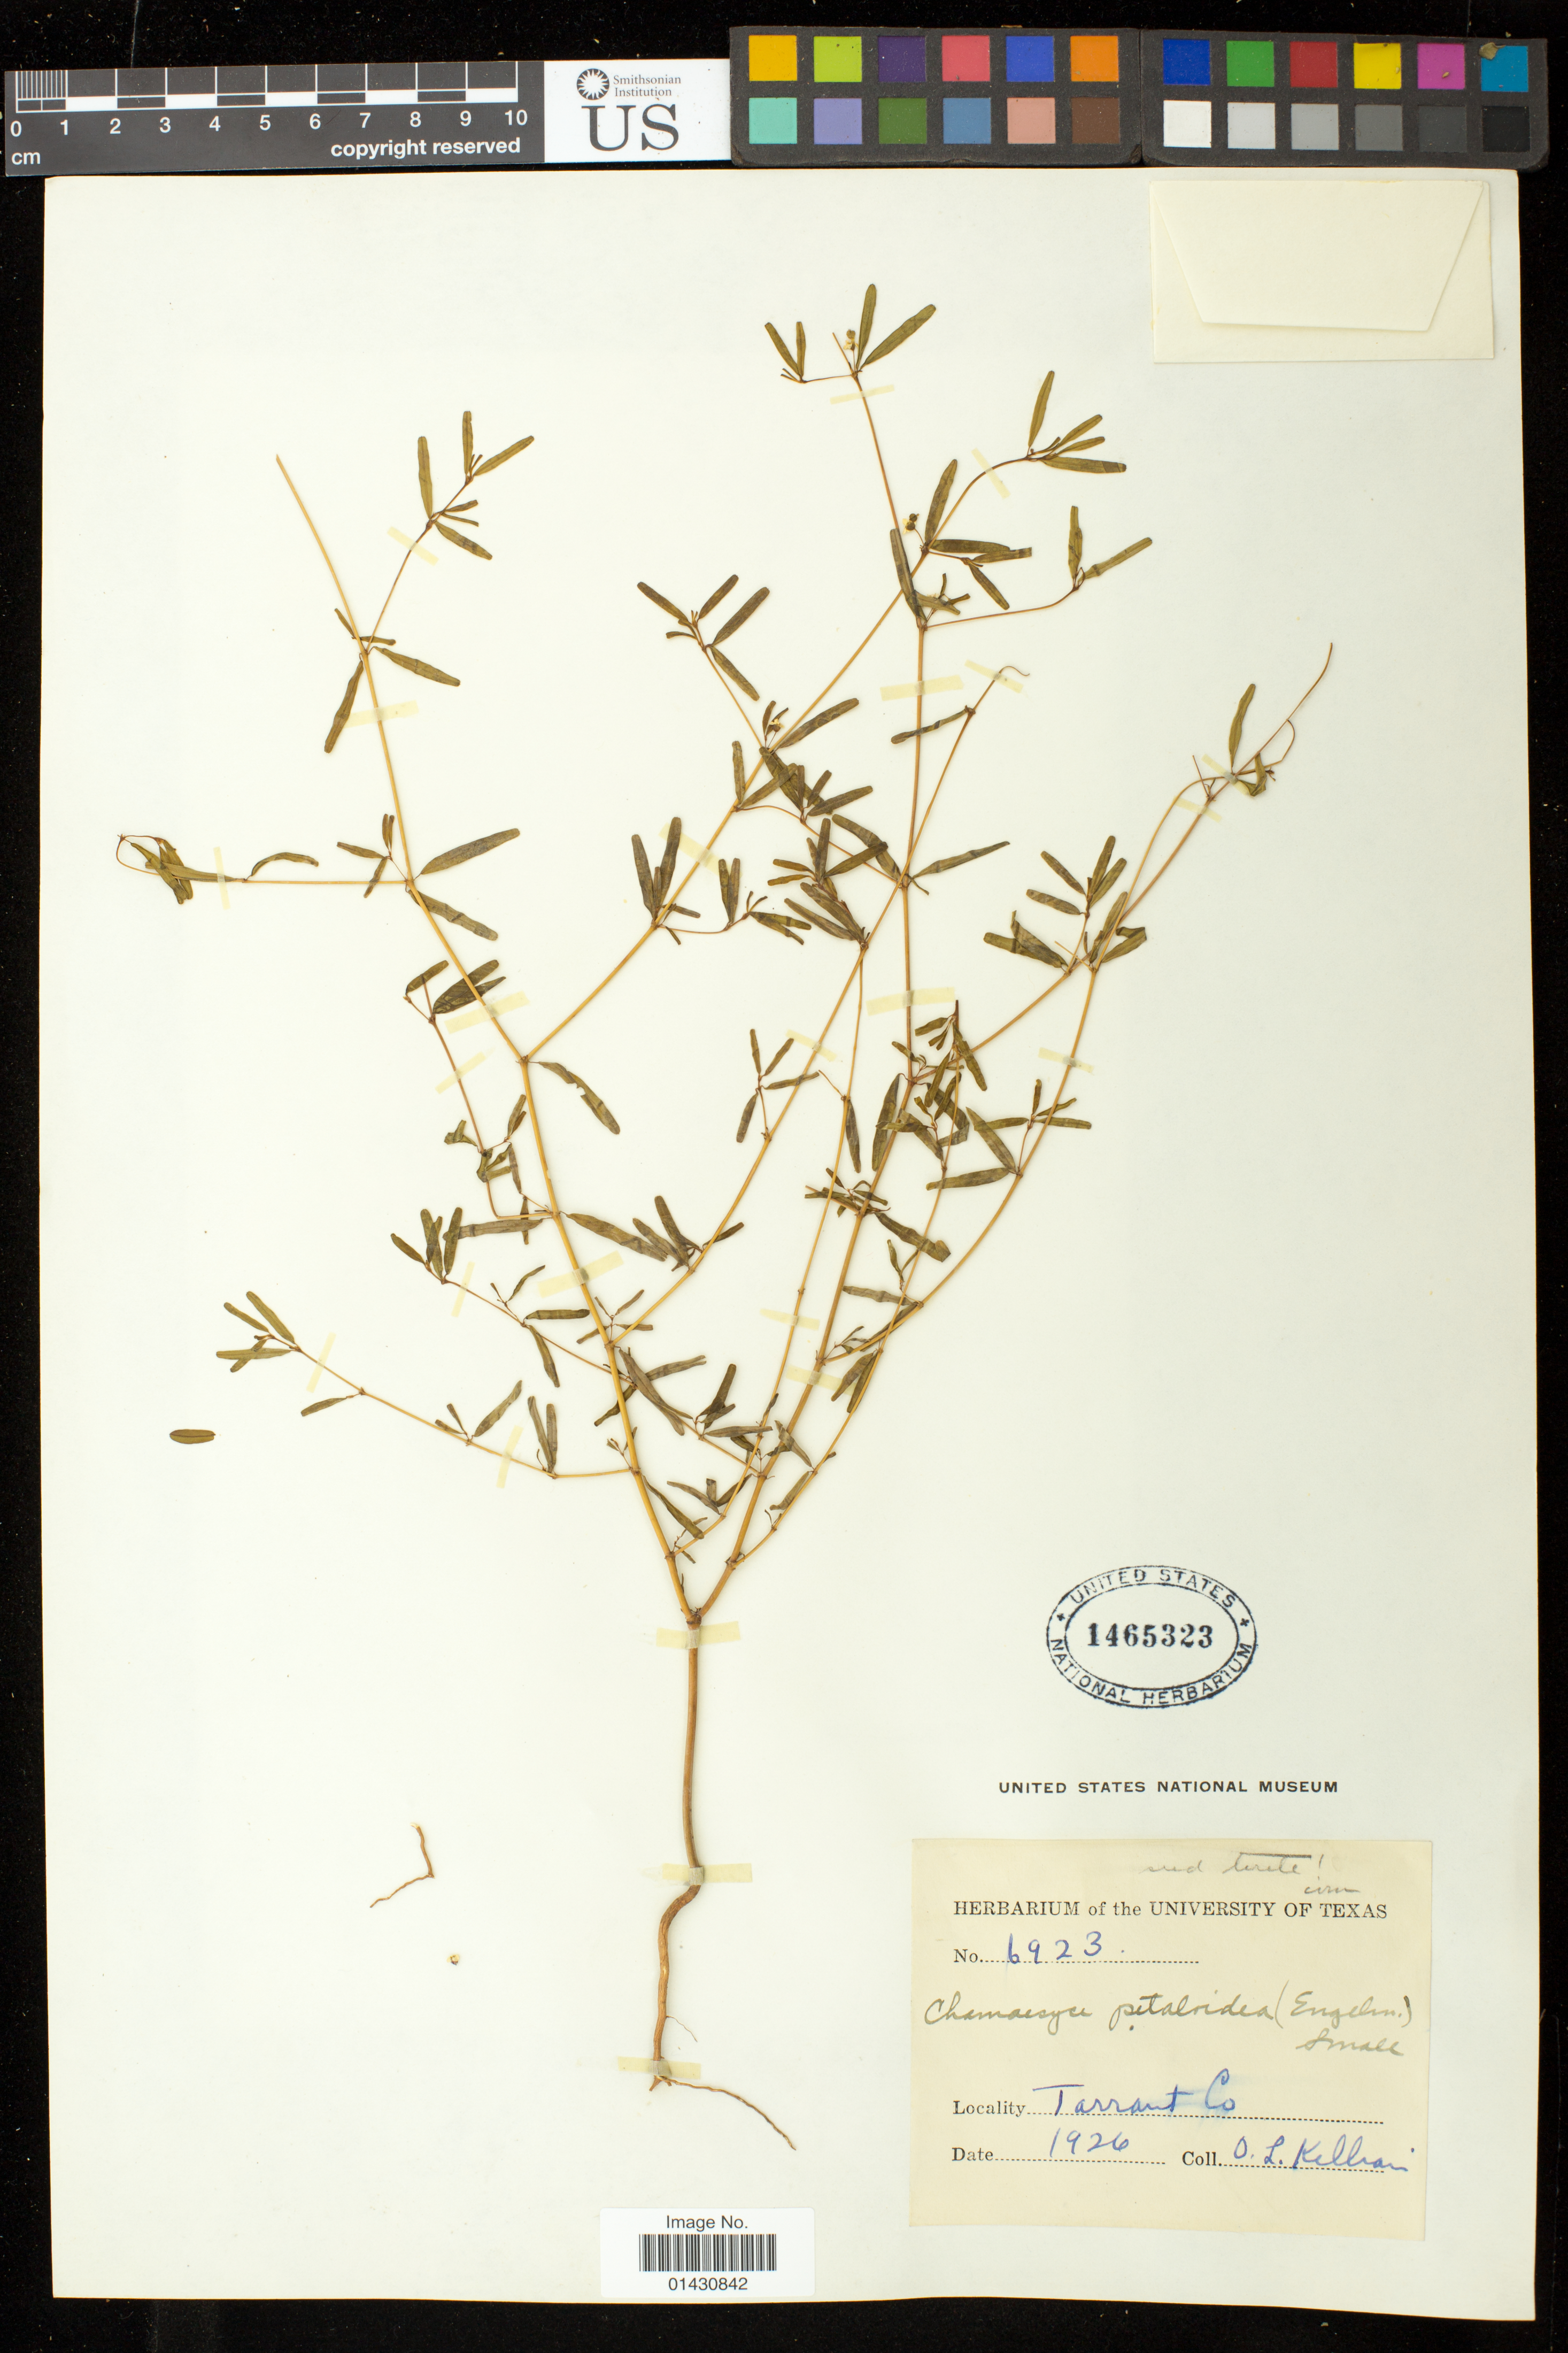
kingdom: Plantae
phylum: Tracheophyta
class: Magnoliopsida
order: Malpighiales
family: Euphorbiaceae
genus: Euphorbia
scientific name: Euphorbia missurica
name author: Raf.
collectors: O. Killian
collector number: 6923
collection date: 1926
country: United States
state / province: Texas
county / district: Tarrant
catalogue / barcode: US 1465323